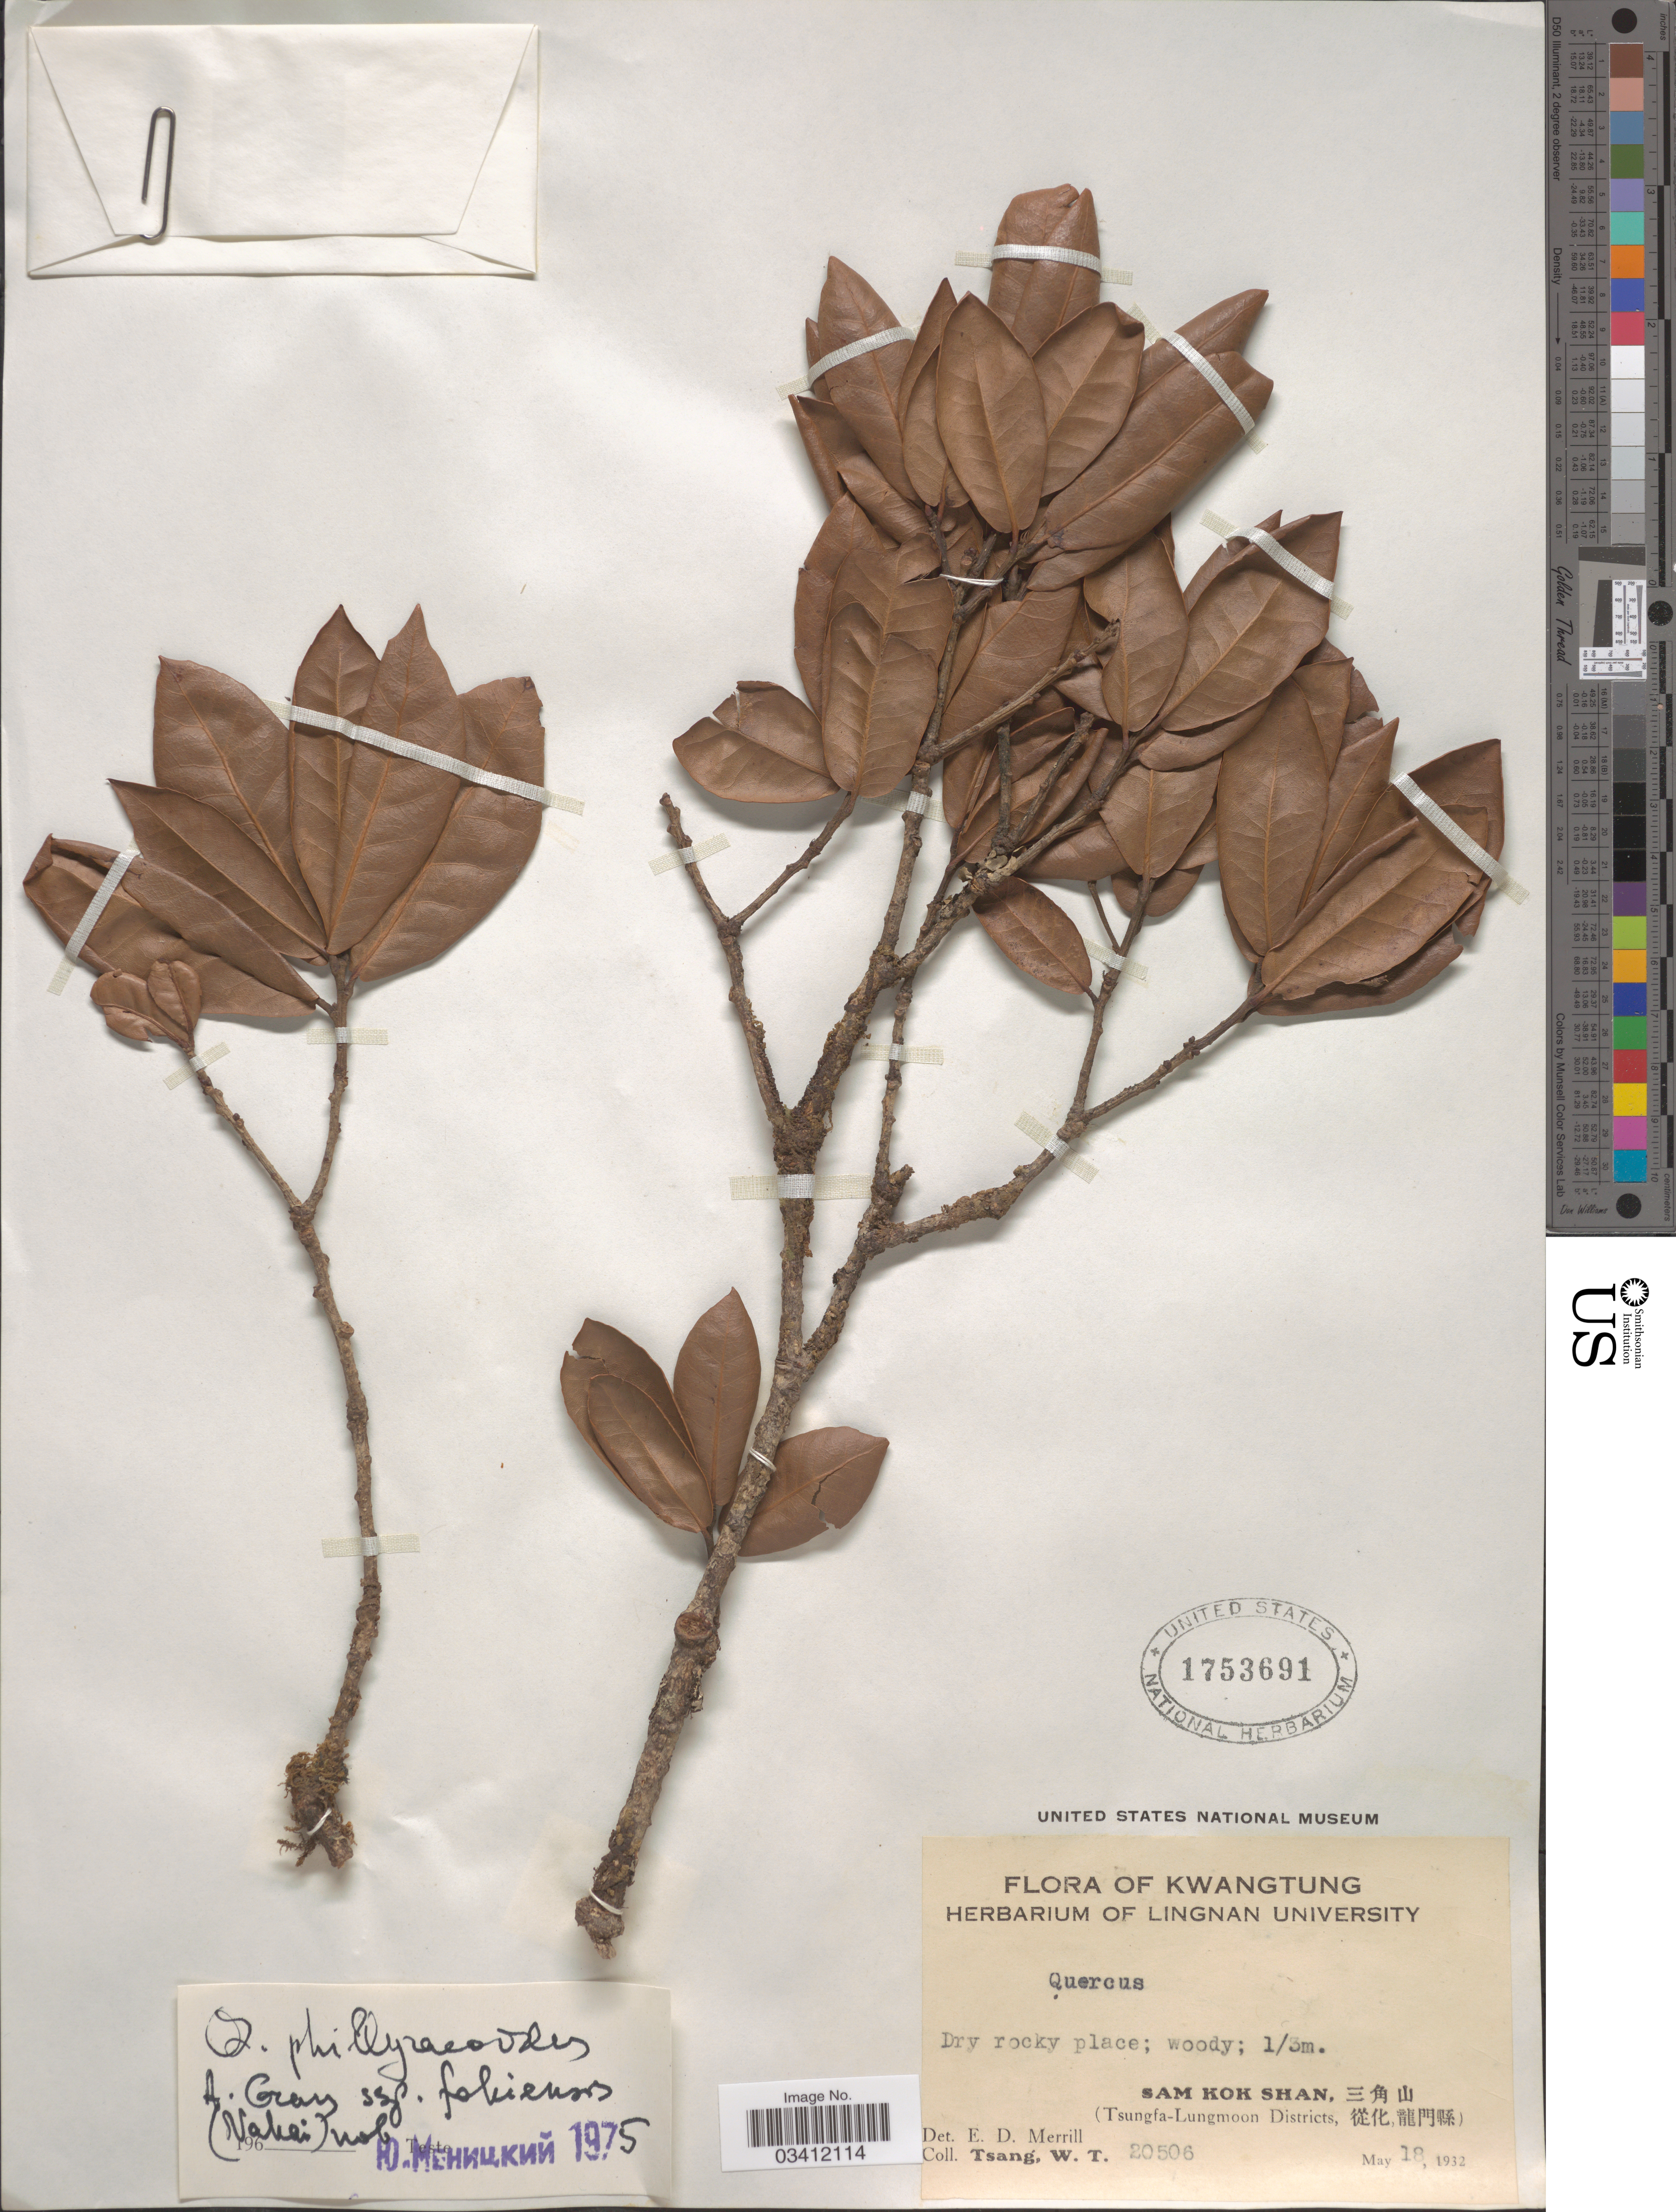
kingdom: Plantae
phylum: Tracheophyta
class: Magnoliopsida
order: Fagales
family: Fagaceae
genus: Quercus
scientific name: Quercus phillyraeoides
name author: A. Gray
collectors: W. T. Tsang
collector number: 20506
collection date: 1932-05-18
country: China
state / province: Guangdong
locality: Kwangtung. Sam Kok Shan, X. (Tsungfa-Lungmoon Districts, X).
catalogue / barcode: US 1753691